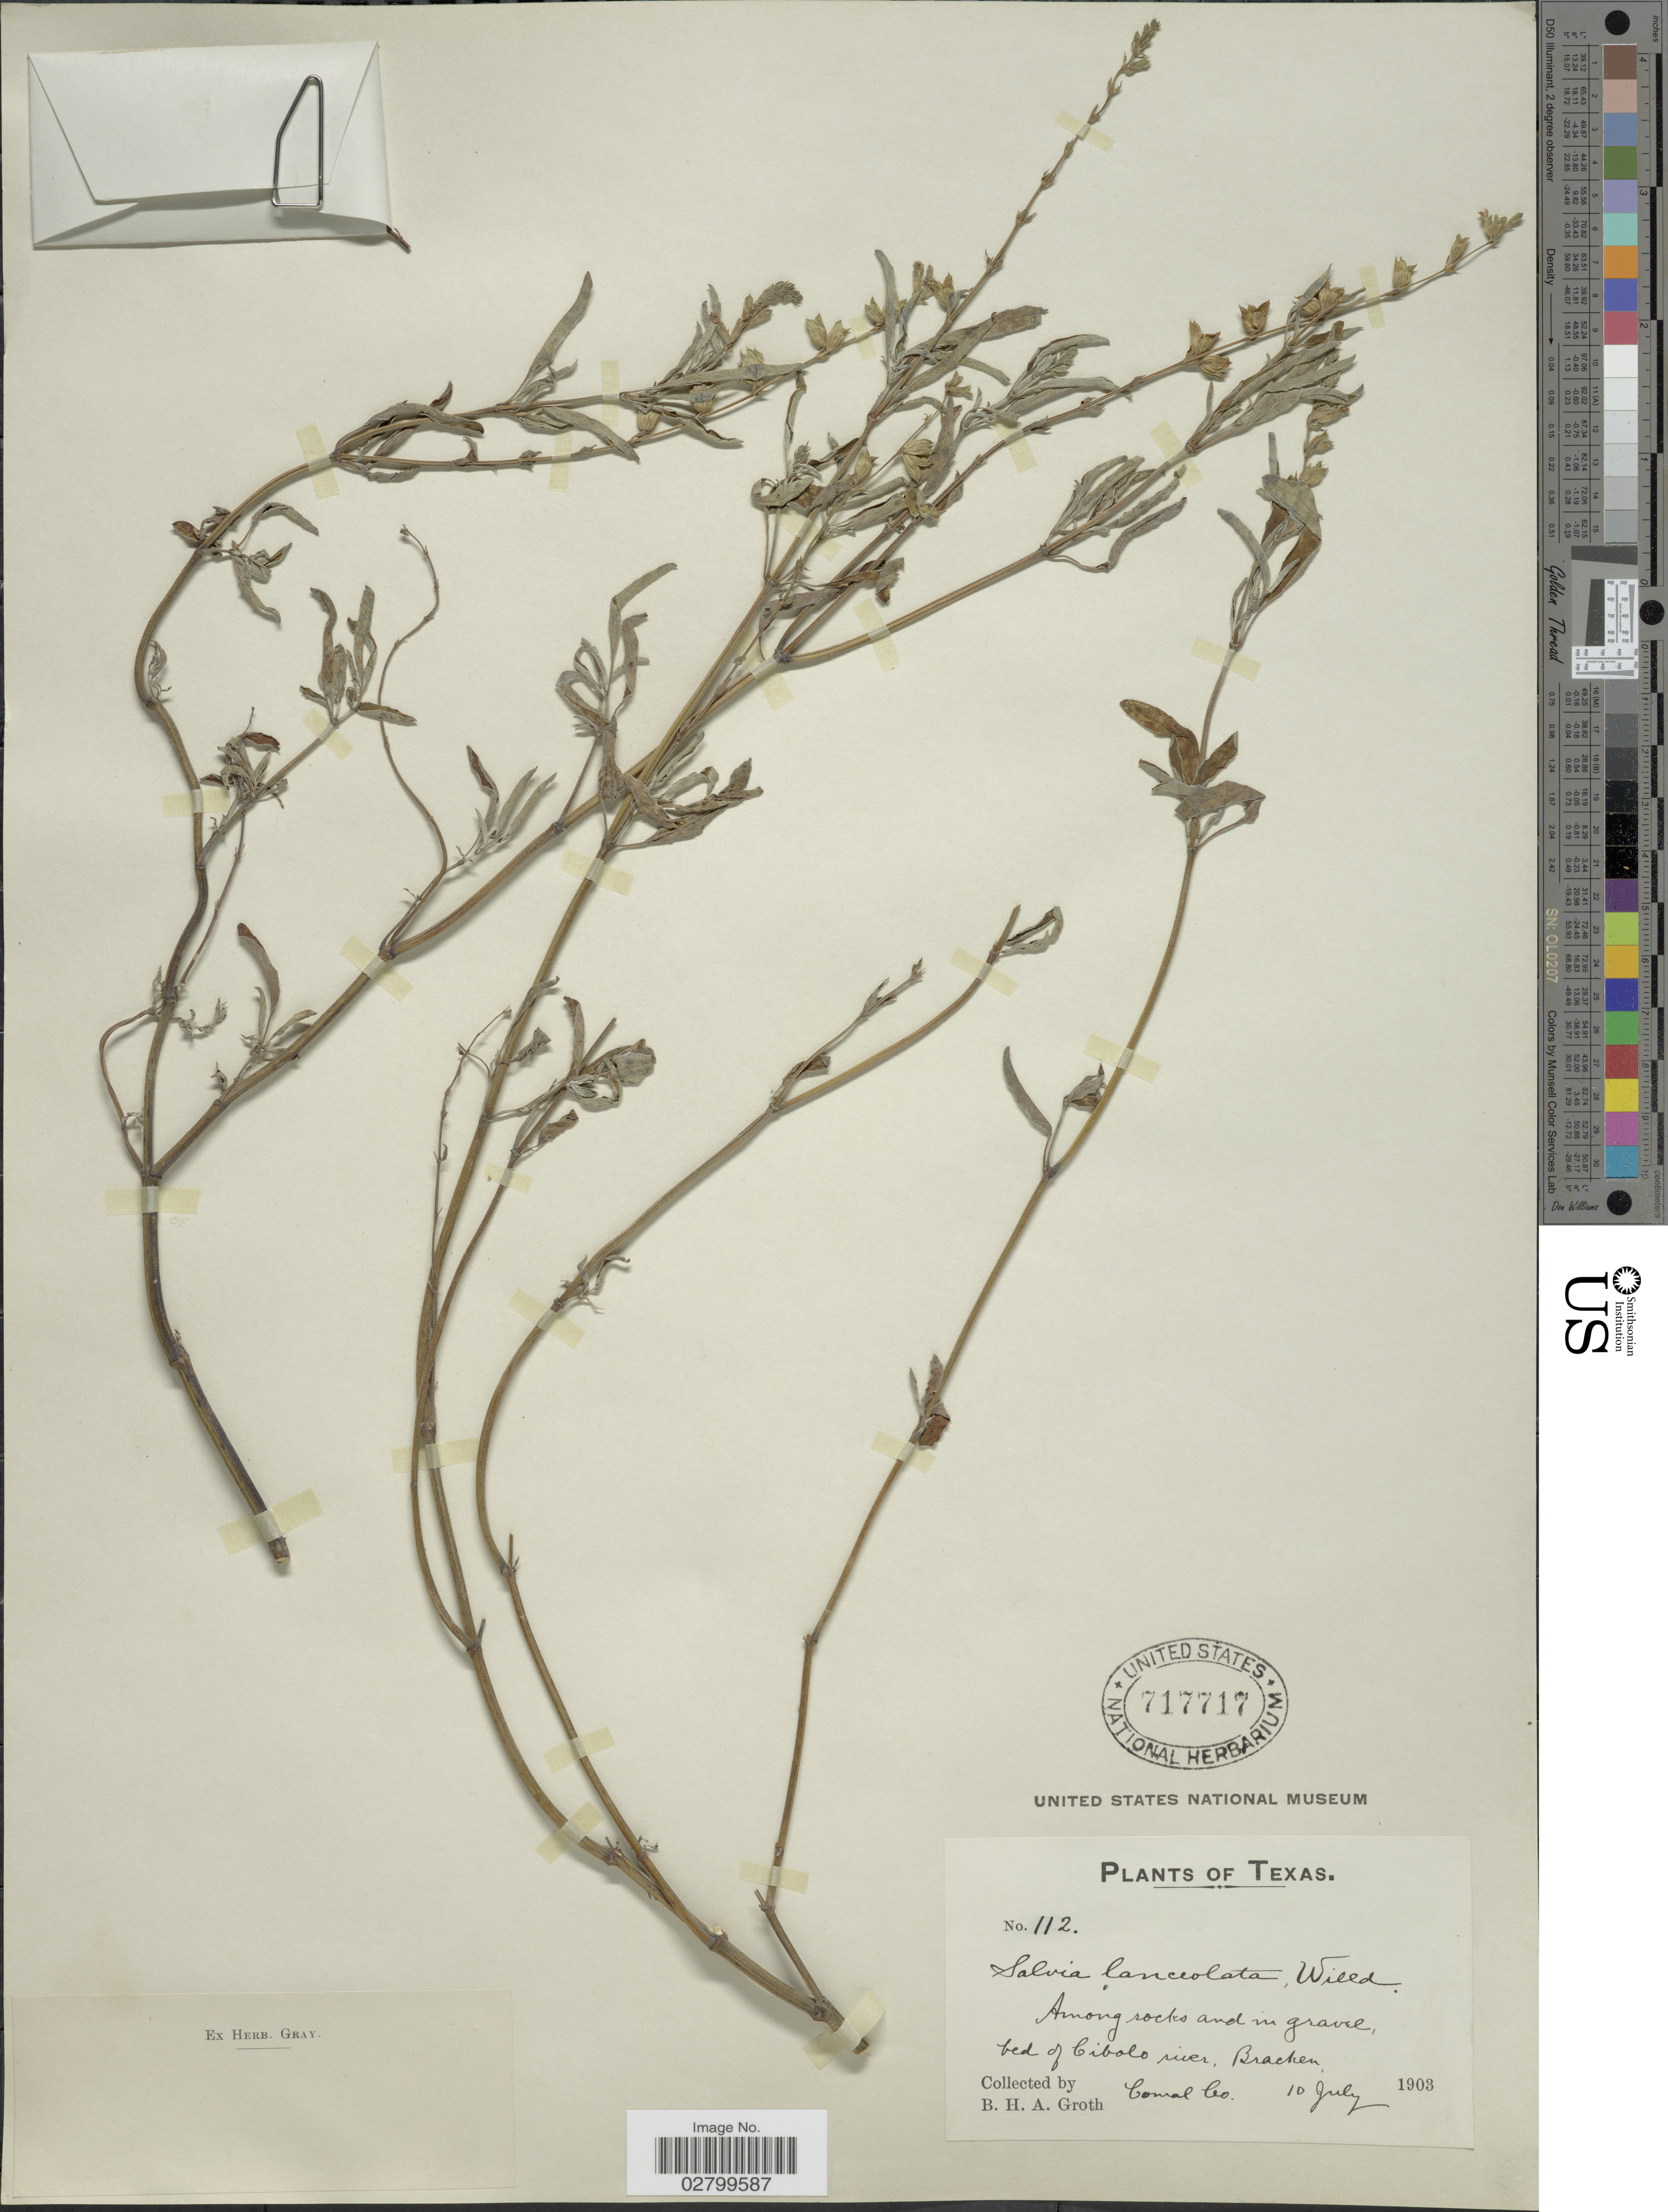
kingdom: Plantae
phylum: Tracheophyta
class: Magnoliopsida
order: Lamiales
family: Lamiaceae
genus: Salvia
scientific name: Salvia lanceolata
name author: Brouss.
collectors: B. Groth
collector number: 112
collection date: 1903-07-10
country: United States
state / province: Texas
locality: Among rocks and in grave, bed of Cibolo river, Bracken. Comal Co.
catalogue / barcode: US 717717